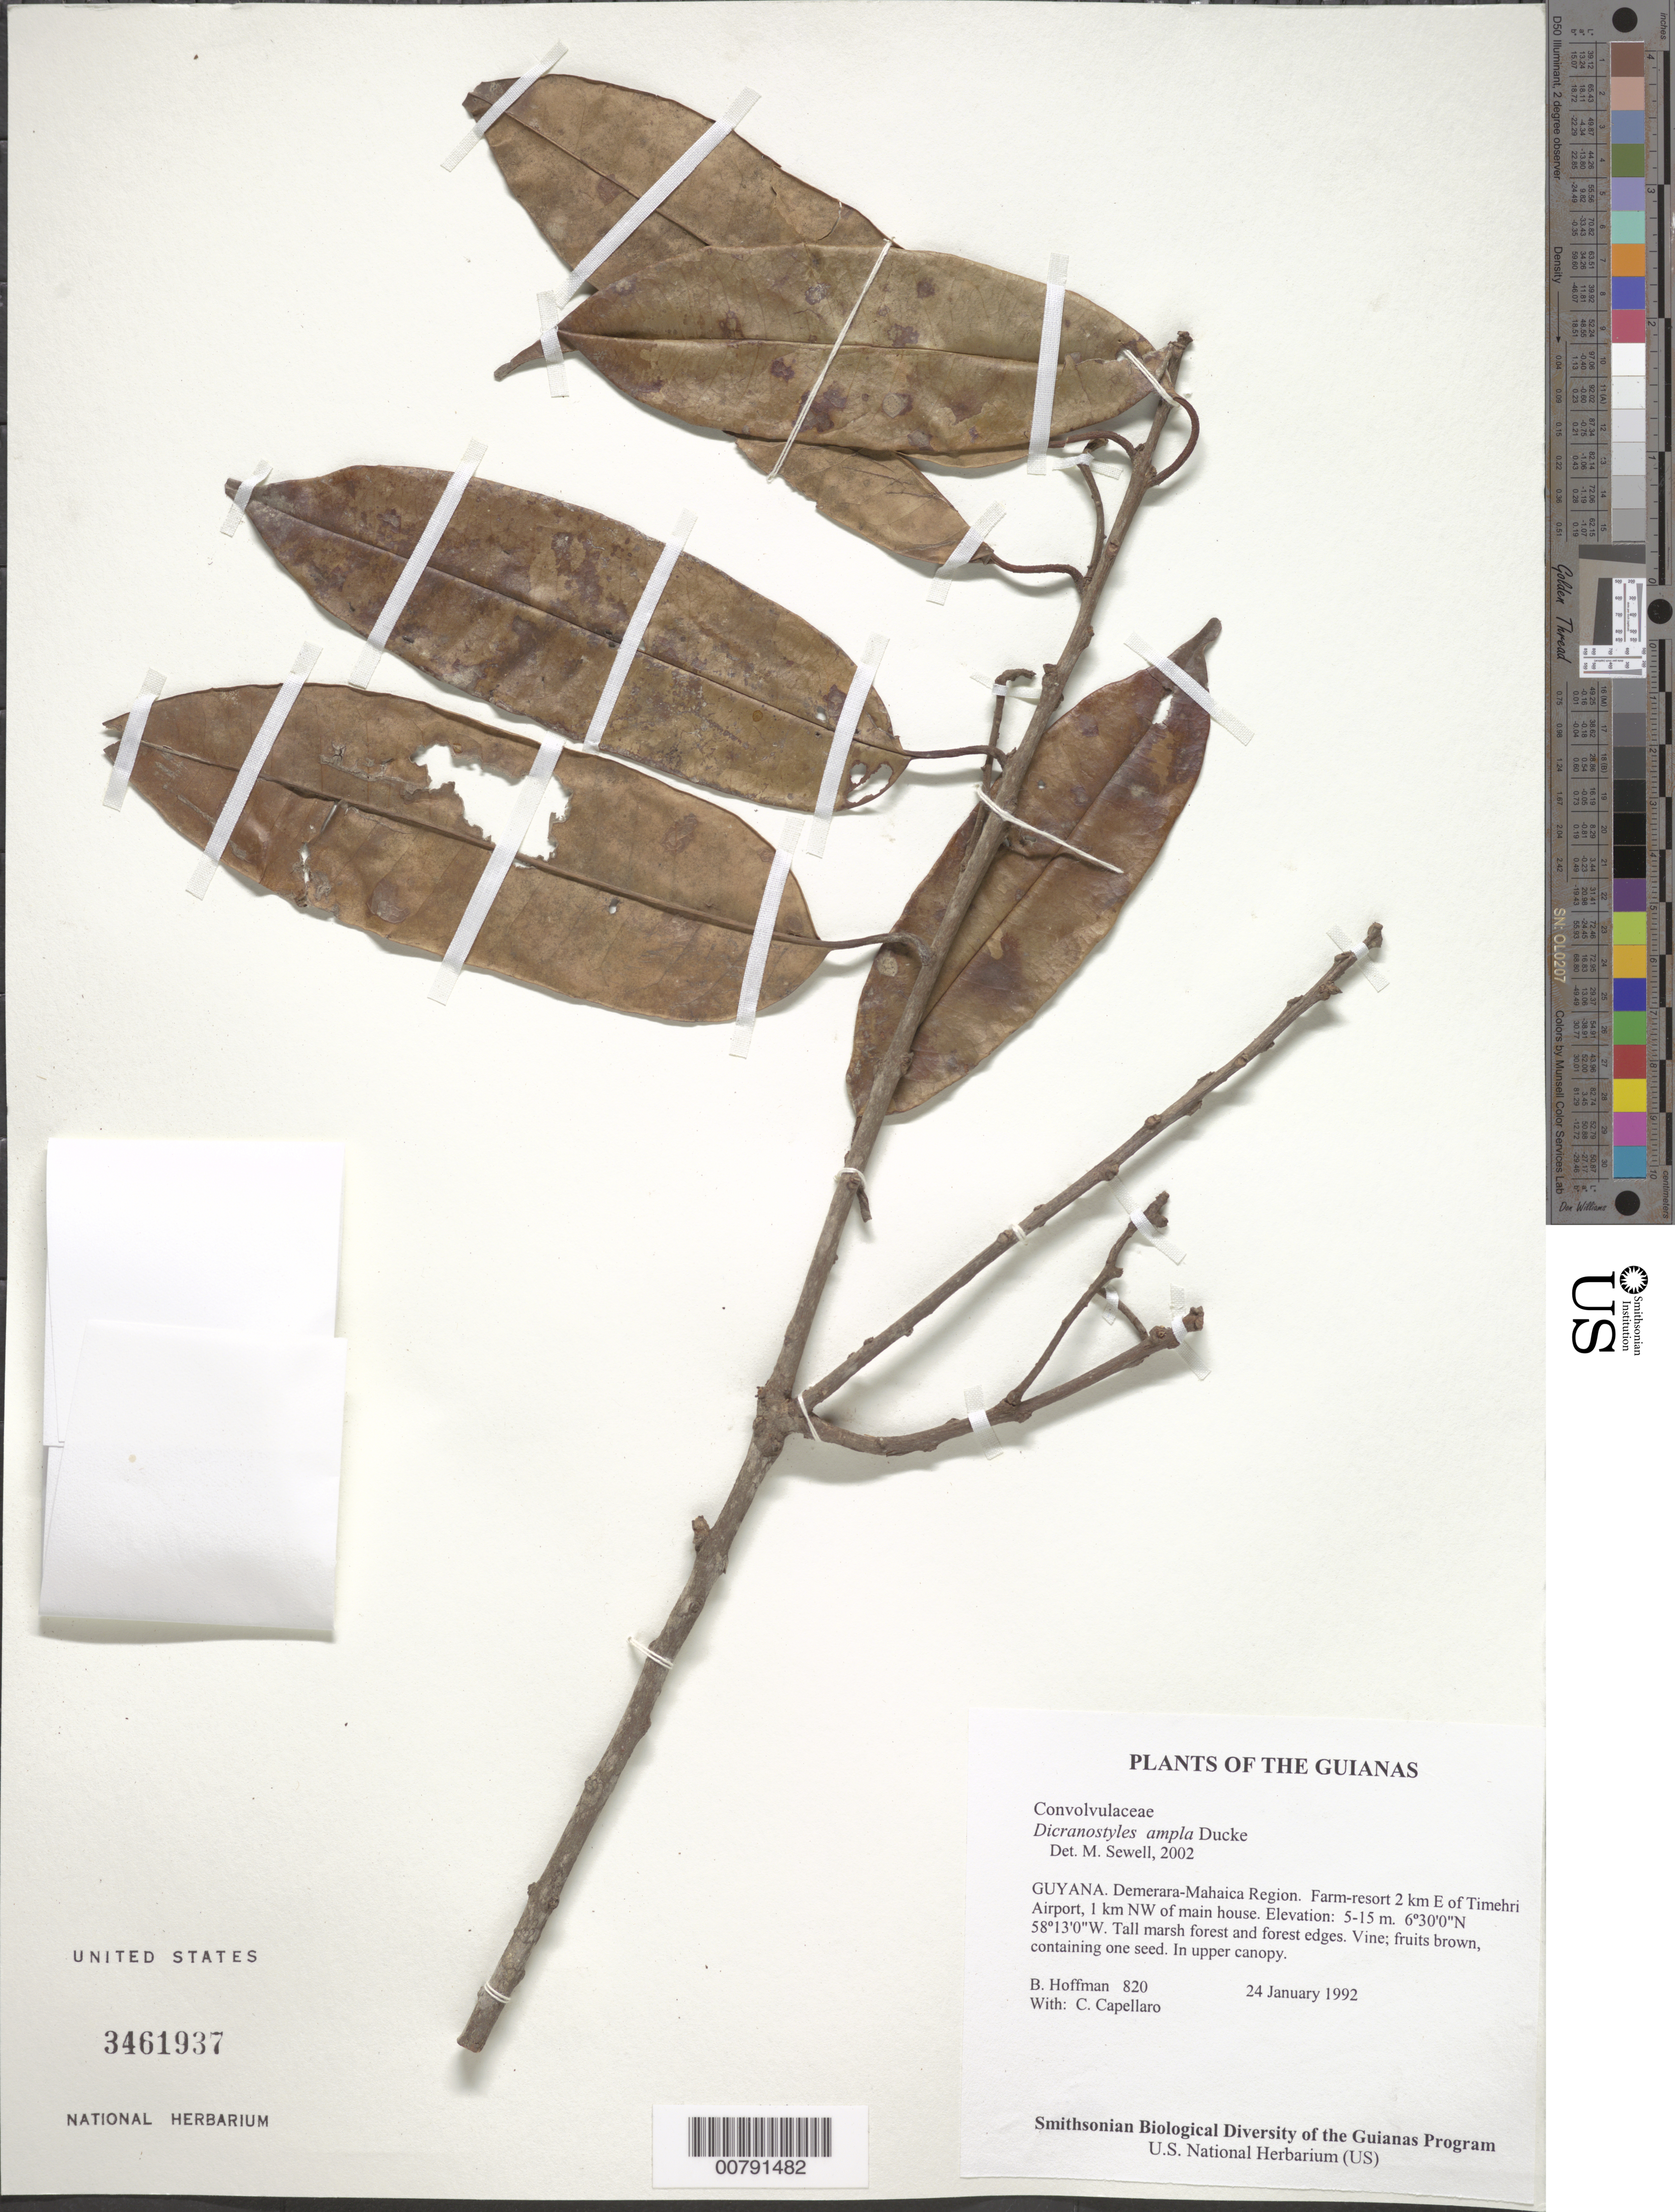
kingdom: Plantae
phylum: Tracheophyta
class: Magnoliopsida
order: Solanales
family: Convolvulaceae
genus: Dicranostyles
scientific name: Dicranostyles ampla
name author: Ducke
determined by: Sewell, M.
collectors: B. Hoffman & C. Capellaro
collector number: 820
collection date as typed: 24 January 1992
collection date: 1992-01-24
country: Guyana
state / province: Demerara-Mahaica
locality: Farm-resort 2 km E of Timehri Airport, 1 km NW of main house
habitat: Tall marsh forest and forest edges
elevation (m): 5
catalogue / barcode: US 3461937